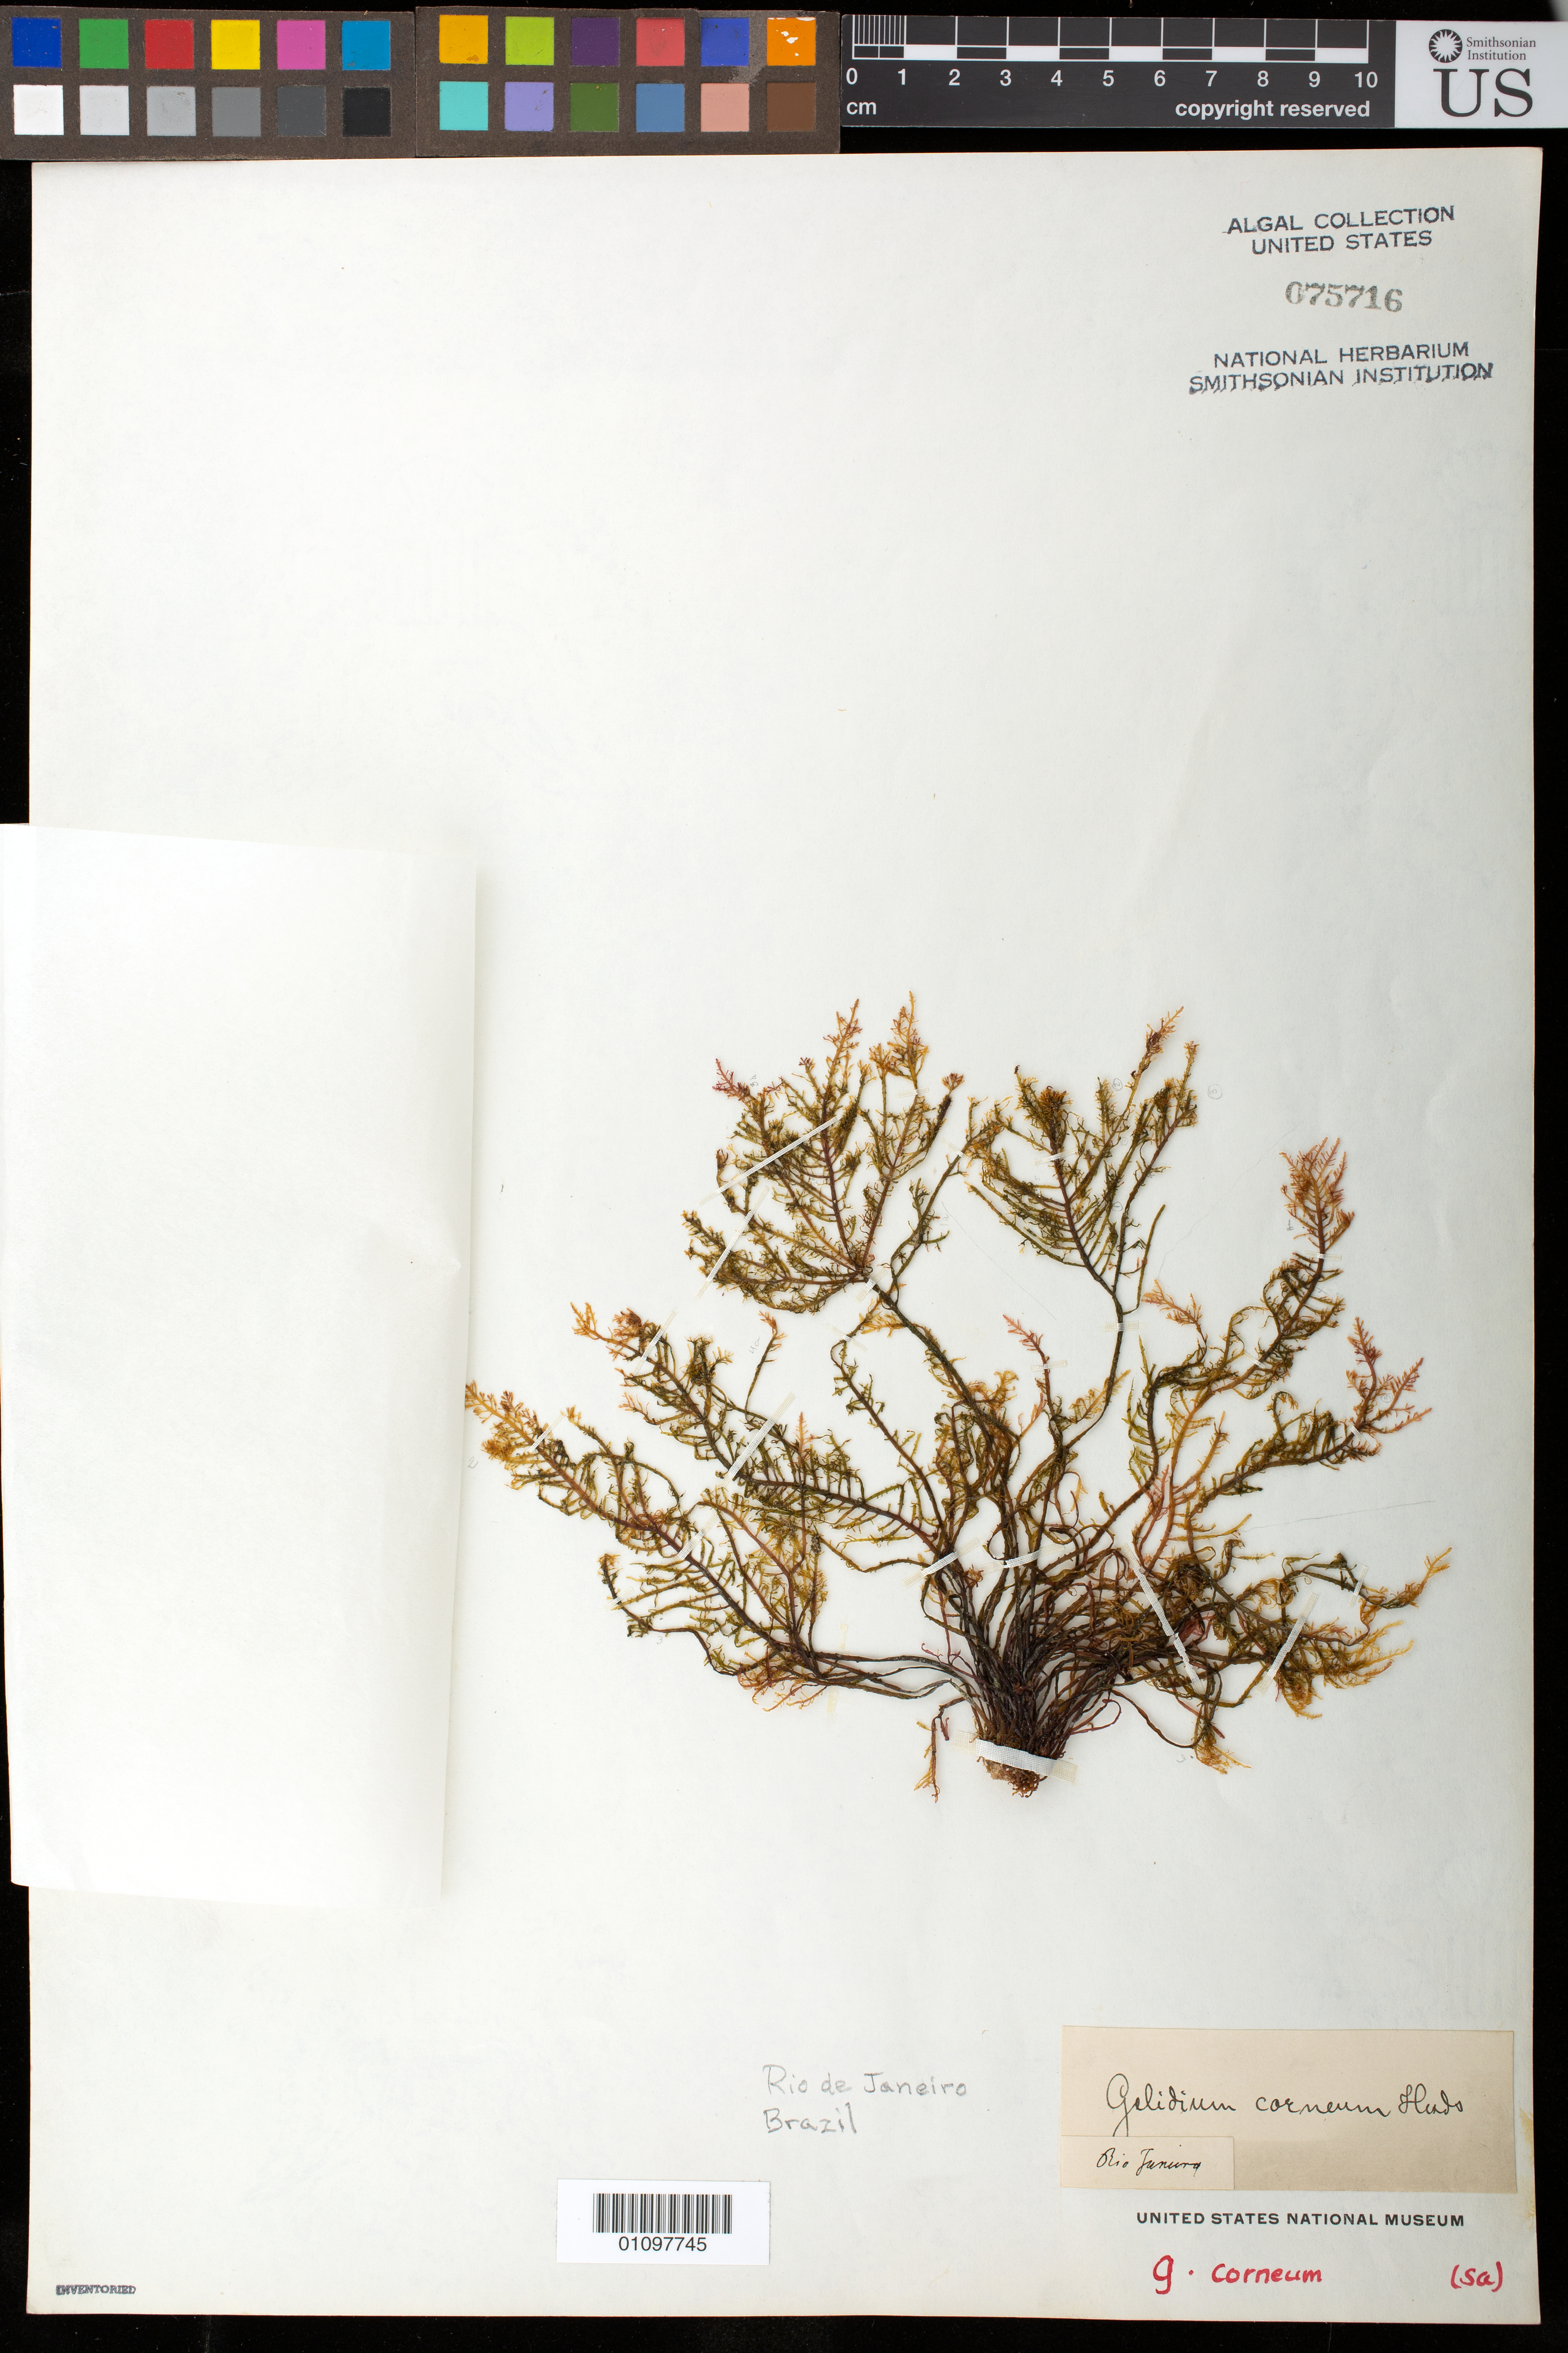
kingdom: Plantae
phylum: Rhodophyta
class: Florideophyceae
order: Gelidiales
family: Gelidiaceae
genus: Gelidium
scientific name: Gelidium corneum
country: Brazil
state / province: Rio de Janeiro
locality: Rio de Janeiro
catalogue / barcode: US 75716